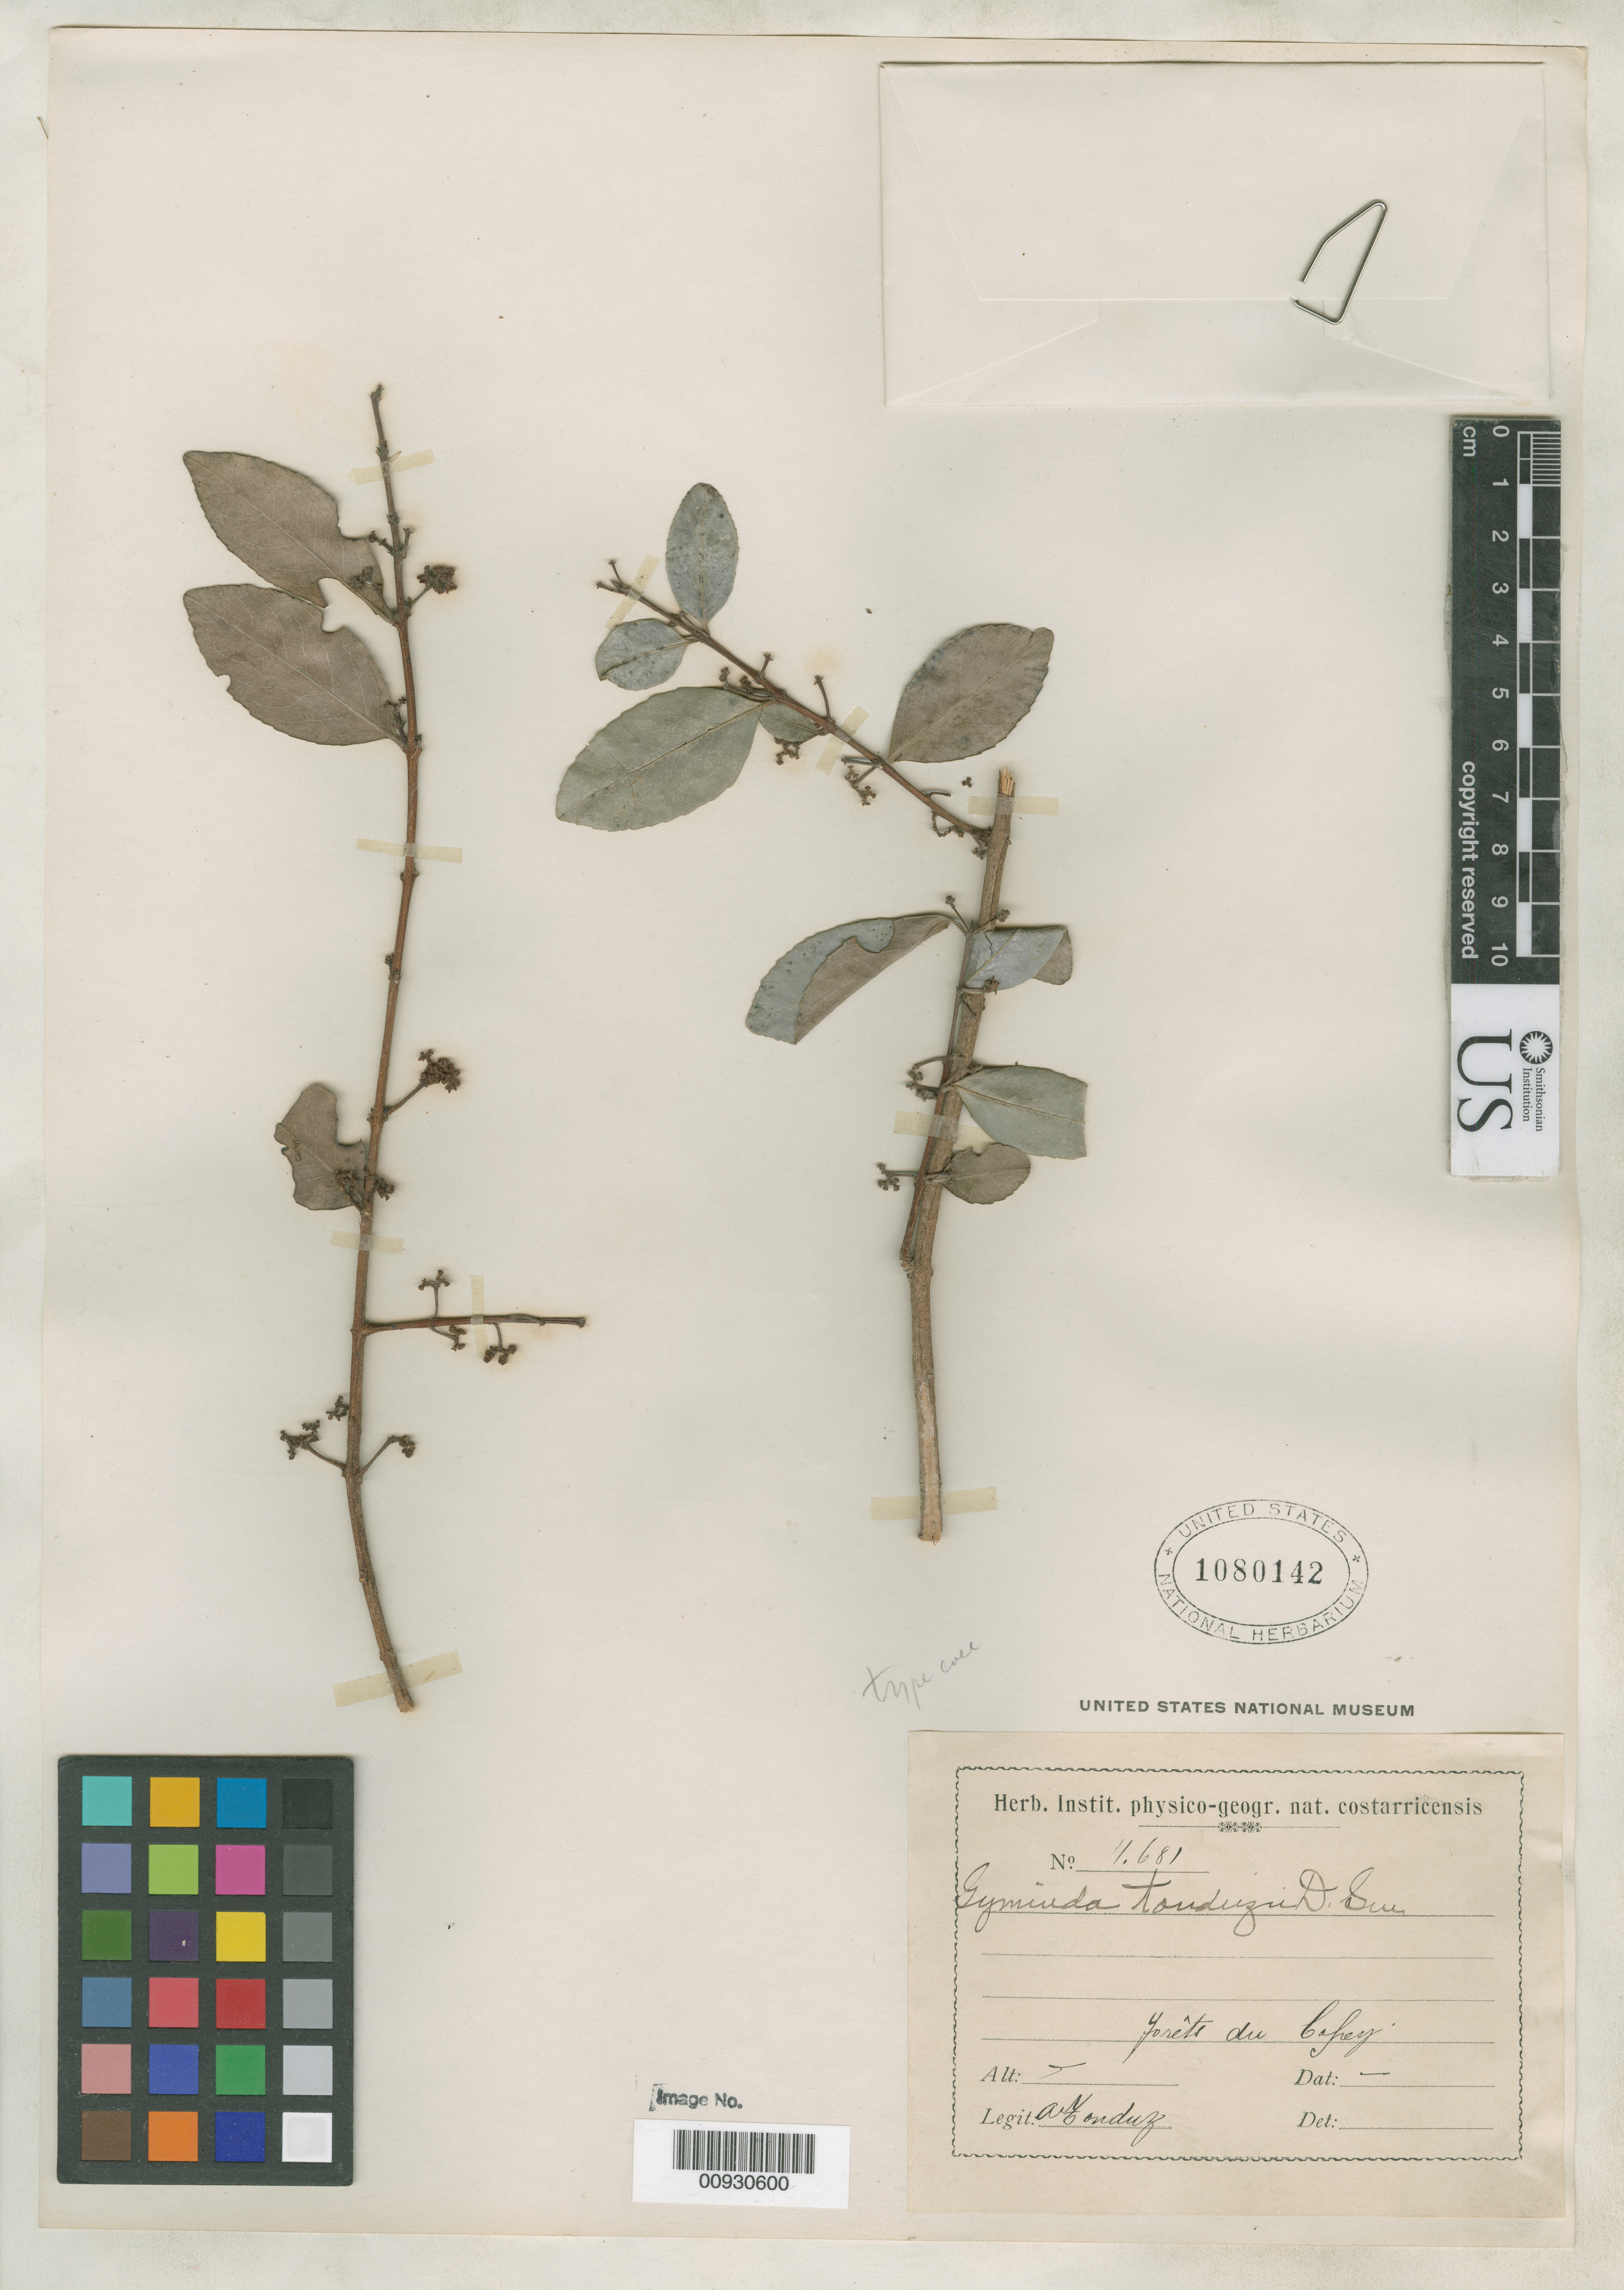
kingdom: Plantae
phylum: Tracheophyta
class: Magnoliopsida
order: Celastrales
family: Celastraceae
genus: Gyminda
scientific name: Gyminda tonduzii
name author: Loes.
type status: Isosyntype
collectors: A. Tonduz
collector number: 11681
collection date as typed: Feb 1898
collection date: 1898-02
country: Costa Rica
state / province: San José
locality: Copey.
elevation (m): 1800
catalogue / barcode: US 1080142